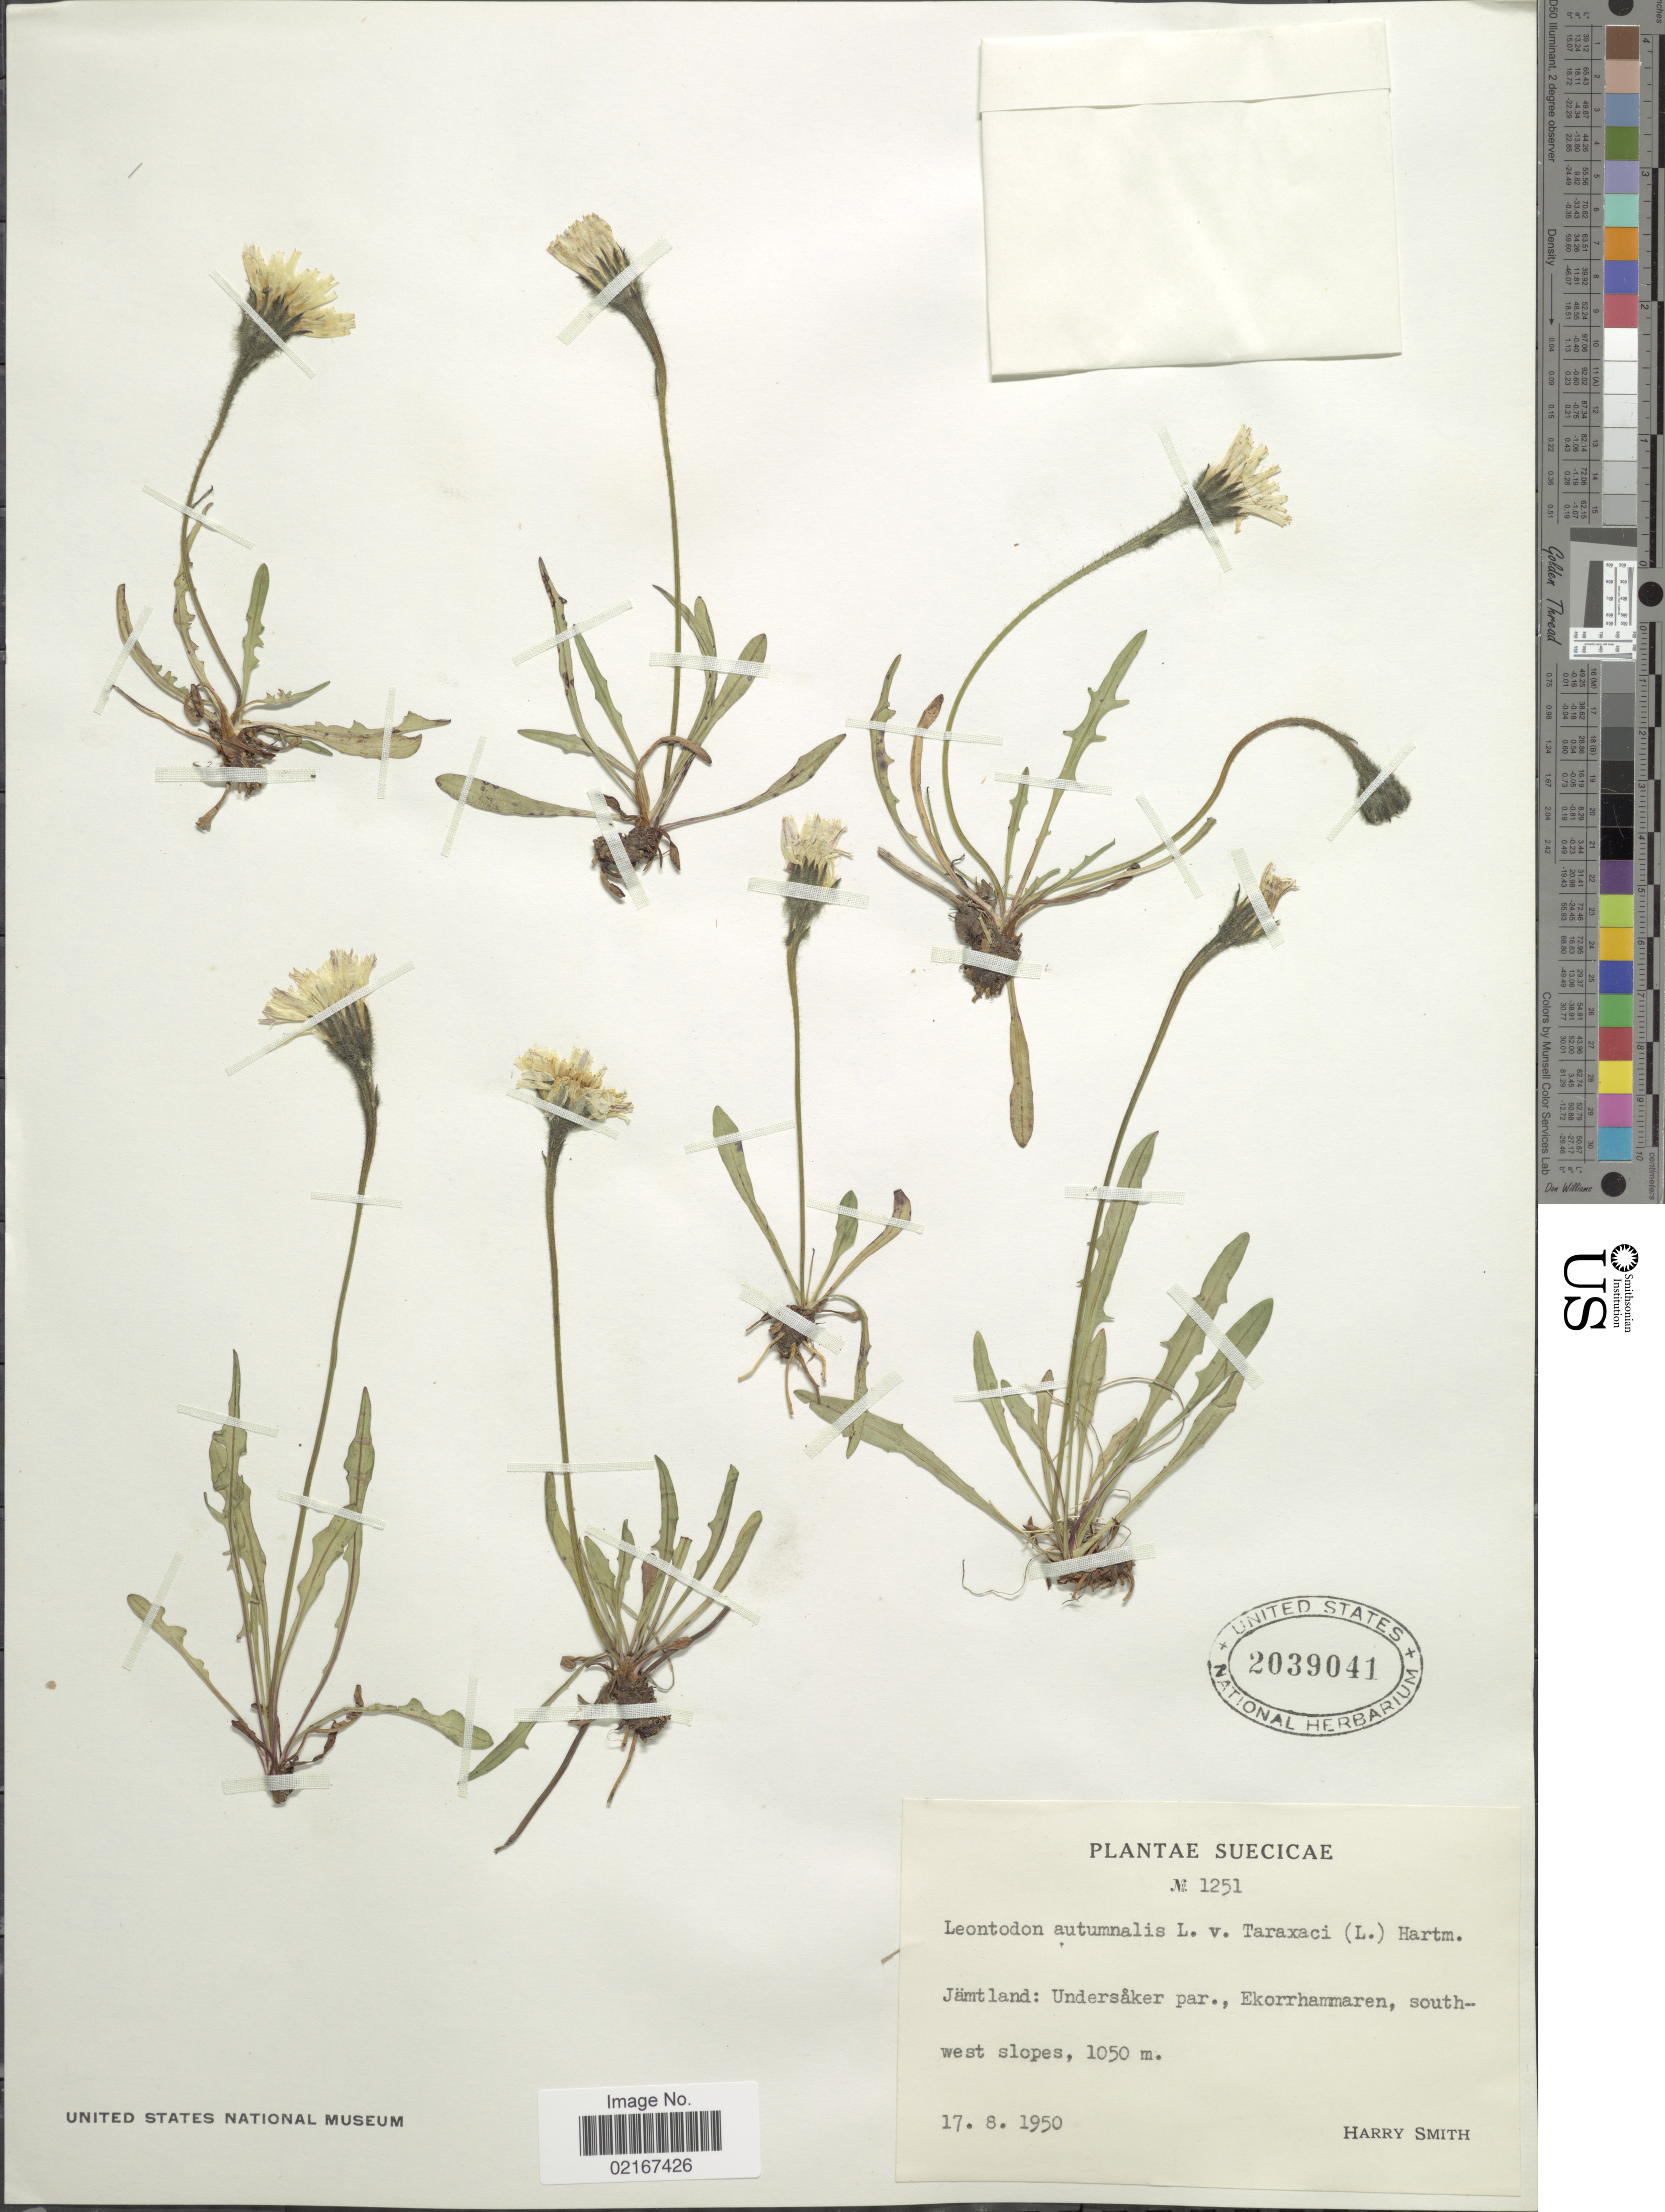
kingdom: Plantae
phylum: Tracheophyta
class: Magnoliopsida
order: Asterales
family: Asteraceae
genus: Scorzoneroides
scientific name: Scorzoneroides autumnalis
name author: (L.) Moench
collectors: H. Smith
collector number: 1251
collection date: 1950-08-17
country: Sweden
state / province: Jämtland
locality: Suecicae, Undersaker par. Ekorrhammaren, southwest slopes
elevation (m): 1050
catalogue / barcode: US 2039041